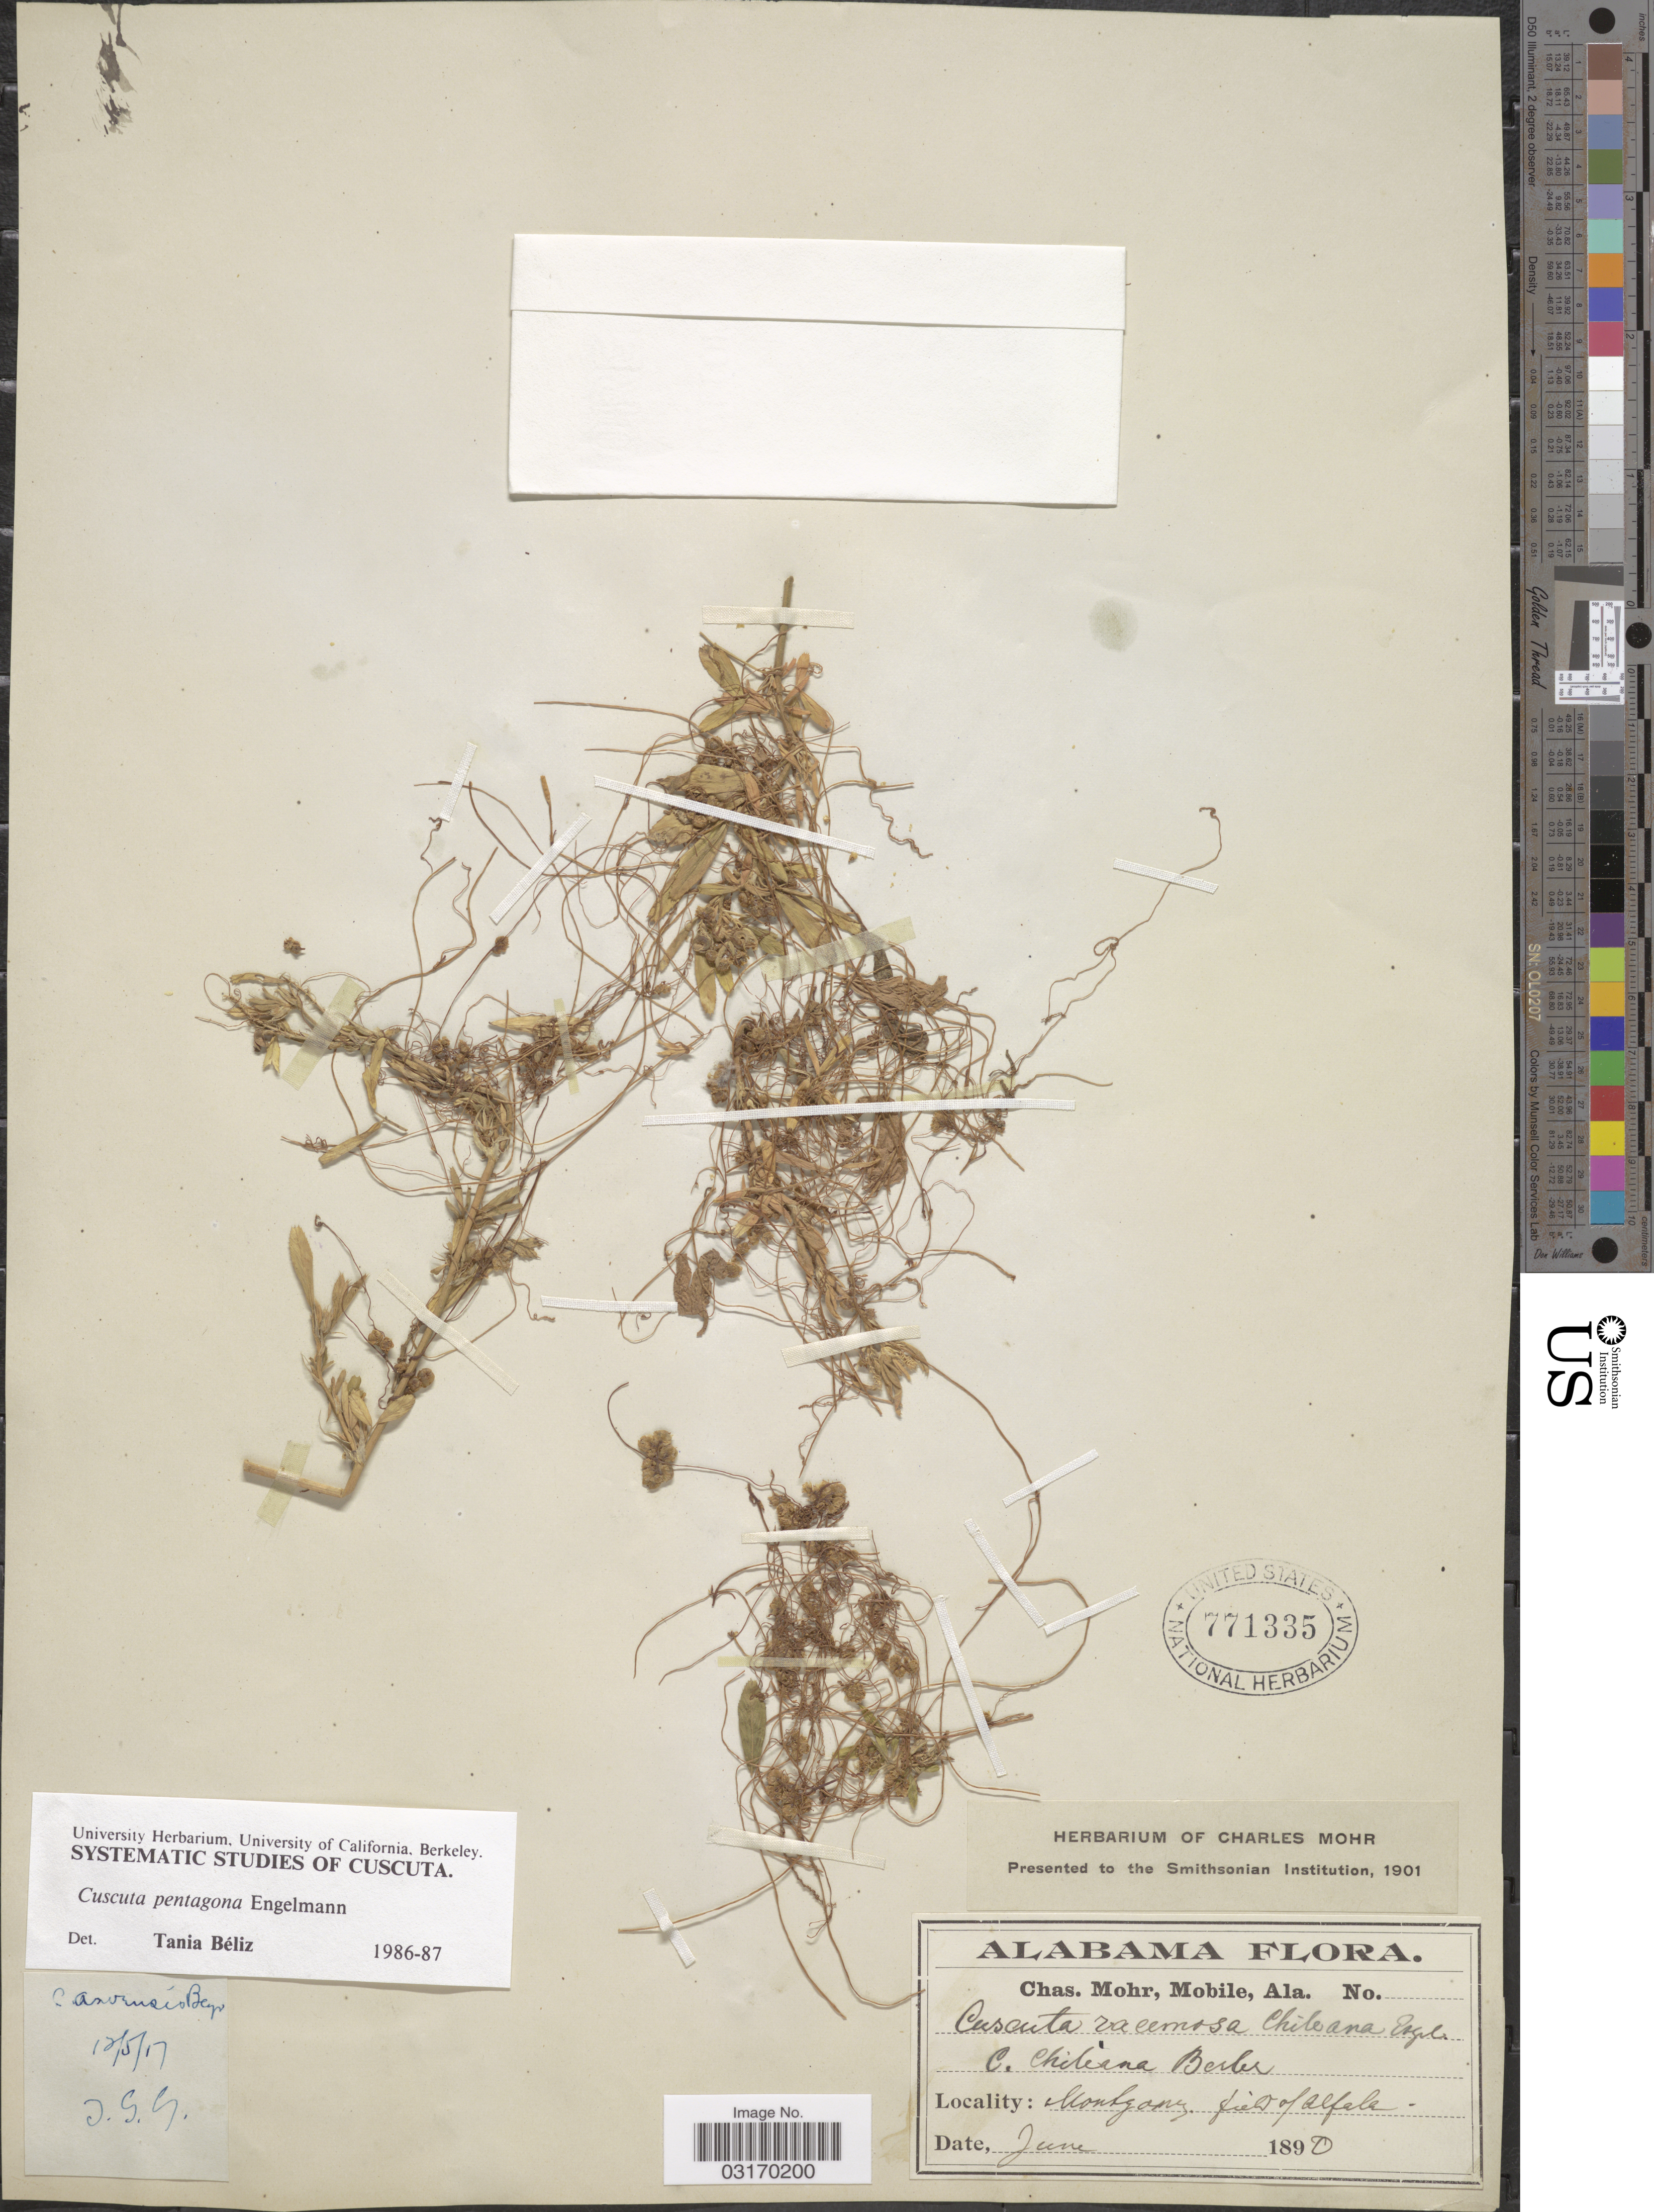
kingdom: Plantae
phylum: Tracheophyta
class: Magnoliopsida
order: Solanales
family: Convolvulaceae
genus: Cuscuta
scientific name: Cuscuta pentagona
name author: Engelm.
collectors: Mohr, C. T. (herbarium)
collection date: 1890-06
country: United States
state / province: Alabama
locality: Montgomery, field of Alfalfa.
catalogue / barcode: US 771335